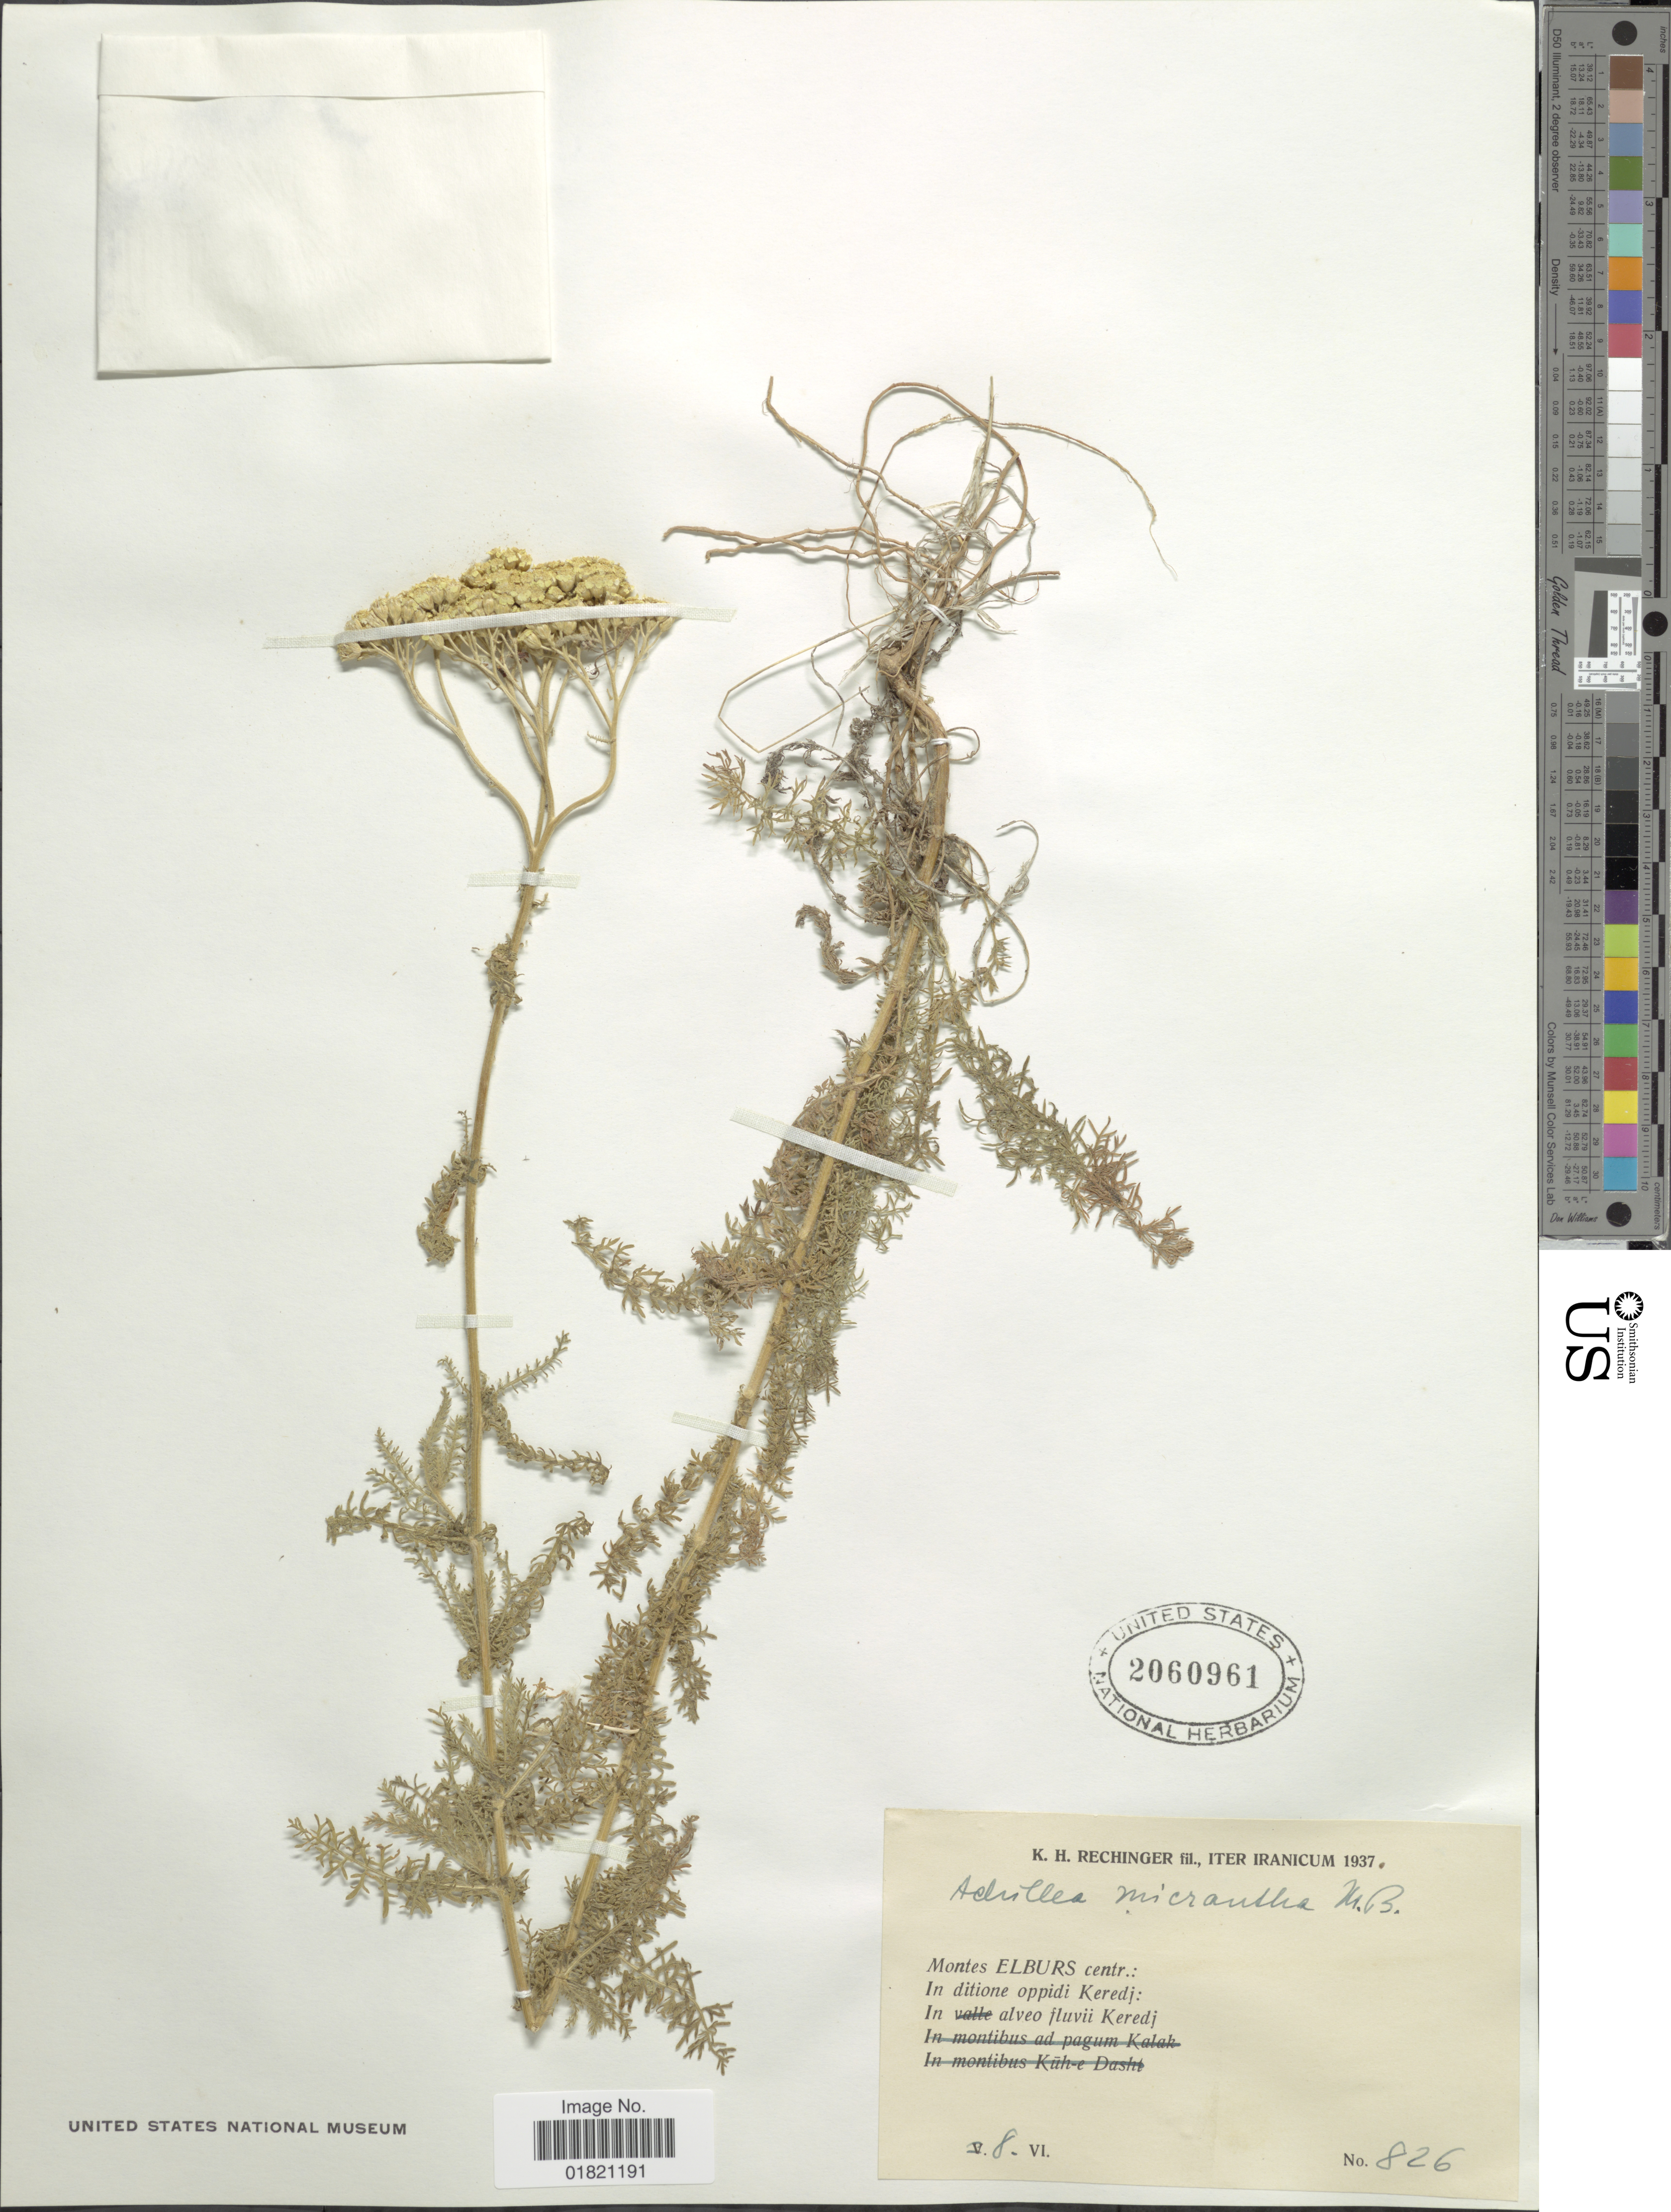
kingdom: Plantae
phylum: Tracheophyta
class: Magnoliopsida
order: Asterales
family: Asteraceae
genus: Achillea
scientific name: Achillea micrantha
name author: M. Bieb.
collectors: K. H. Rechinger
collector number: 826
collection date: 1937-06-08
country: Iran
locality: Montes Elburs centr.: In ditione oppidi Keredj: In alveo fluvii Keredj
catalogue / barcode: US 2060961